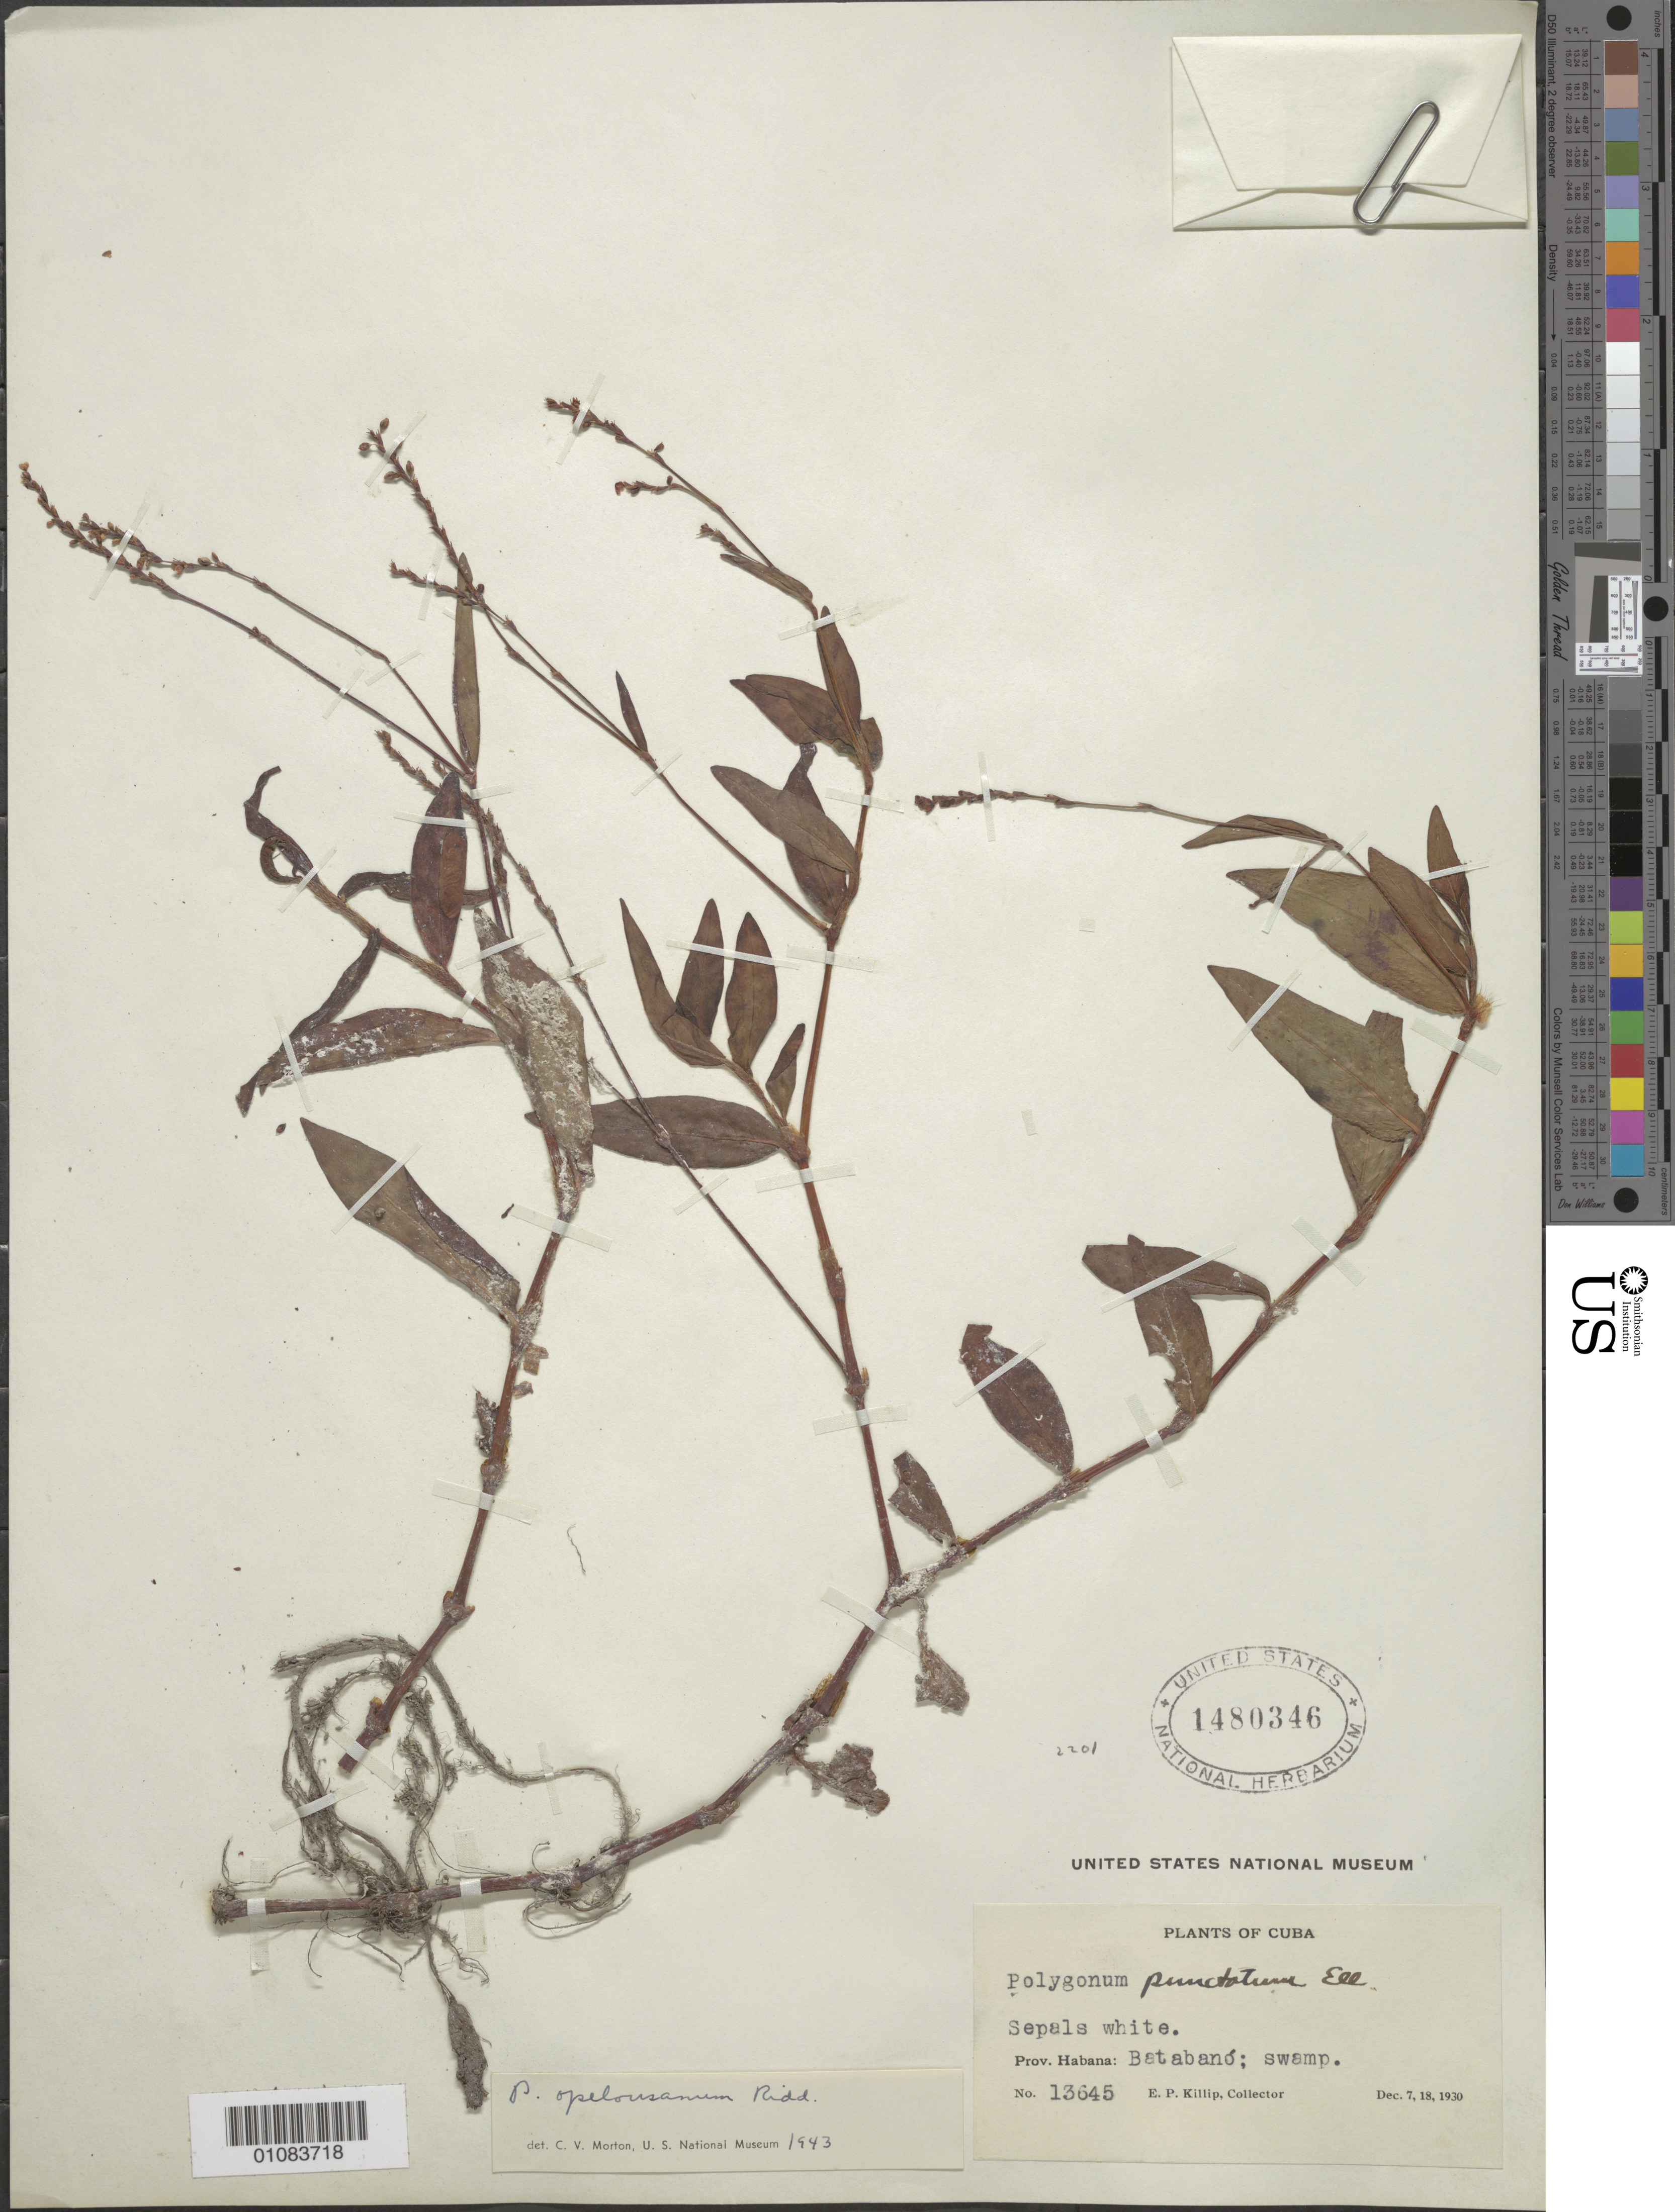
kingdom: Plantae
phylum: Tracheophyta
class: Magnoliopsida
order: Caryophyllales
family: Polygonaceae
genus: Polygonum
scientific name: Polygonum micranthum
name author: A. Rich.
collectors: E. P. Killip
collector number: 13645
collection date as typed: Dec 1930 and 18 Dec 1930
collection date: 1930-12,1930-12-18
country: Cuba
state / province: La Habana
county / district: Batabanó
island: Cuba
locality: Batabano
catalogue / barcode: US 1480346